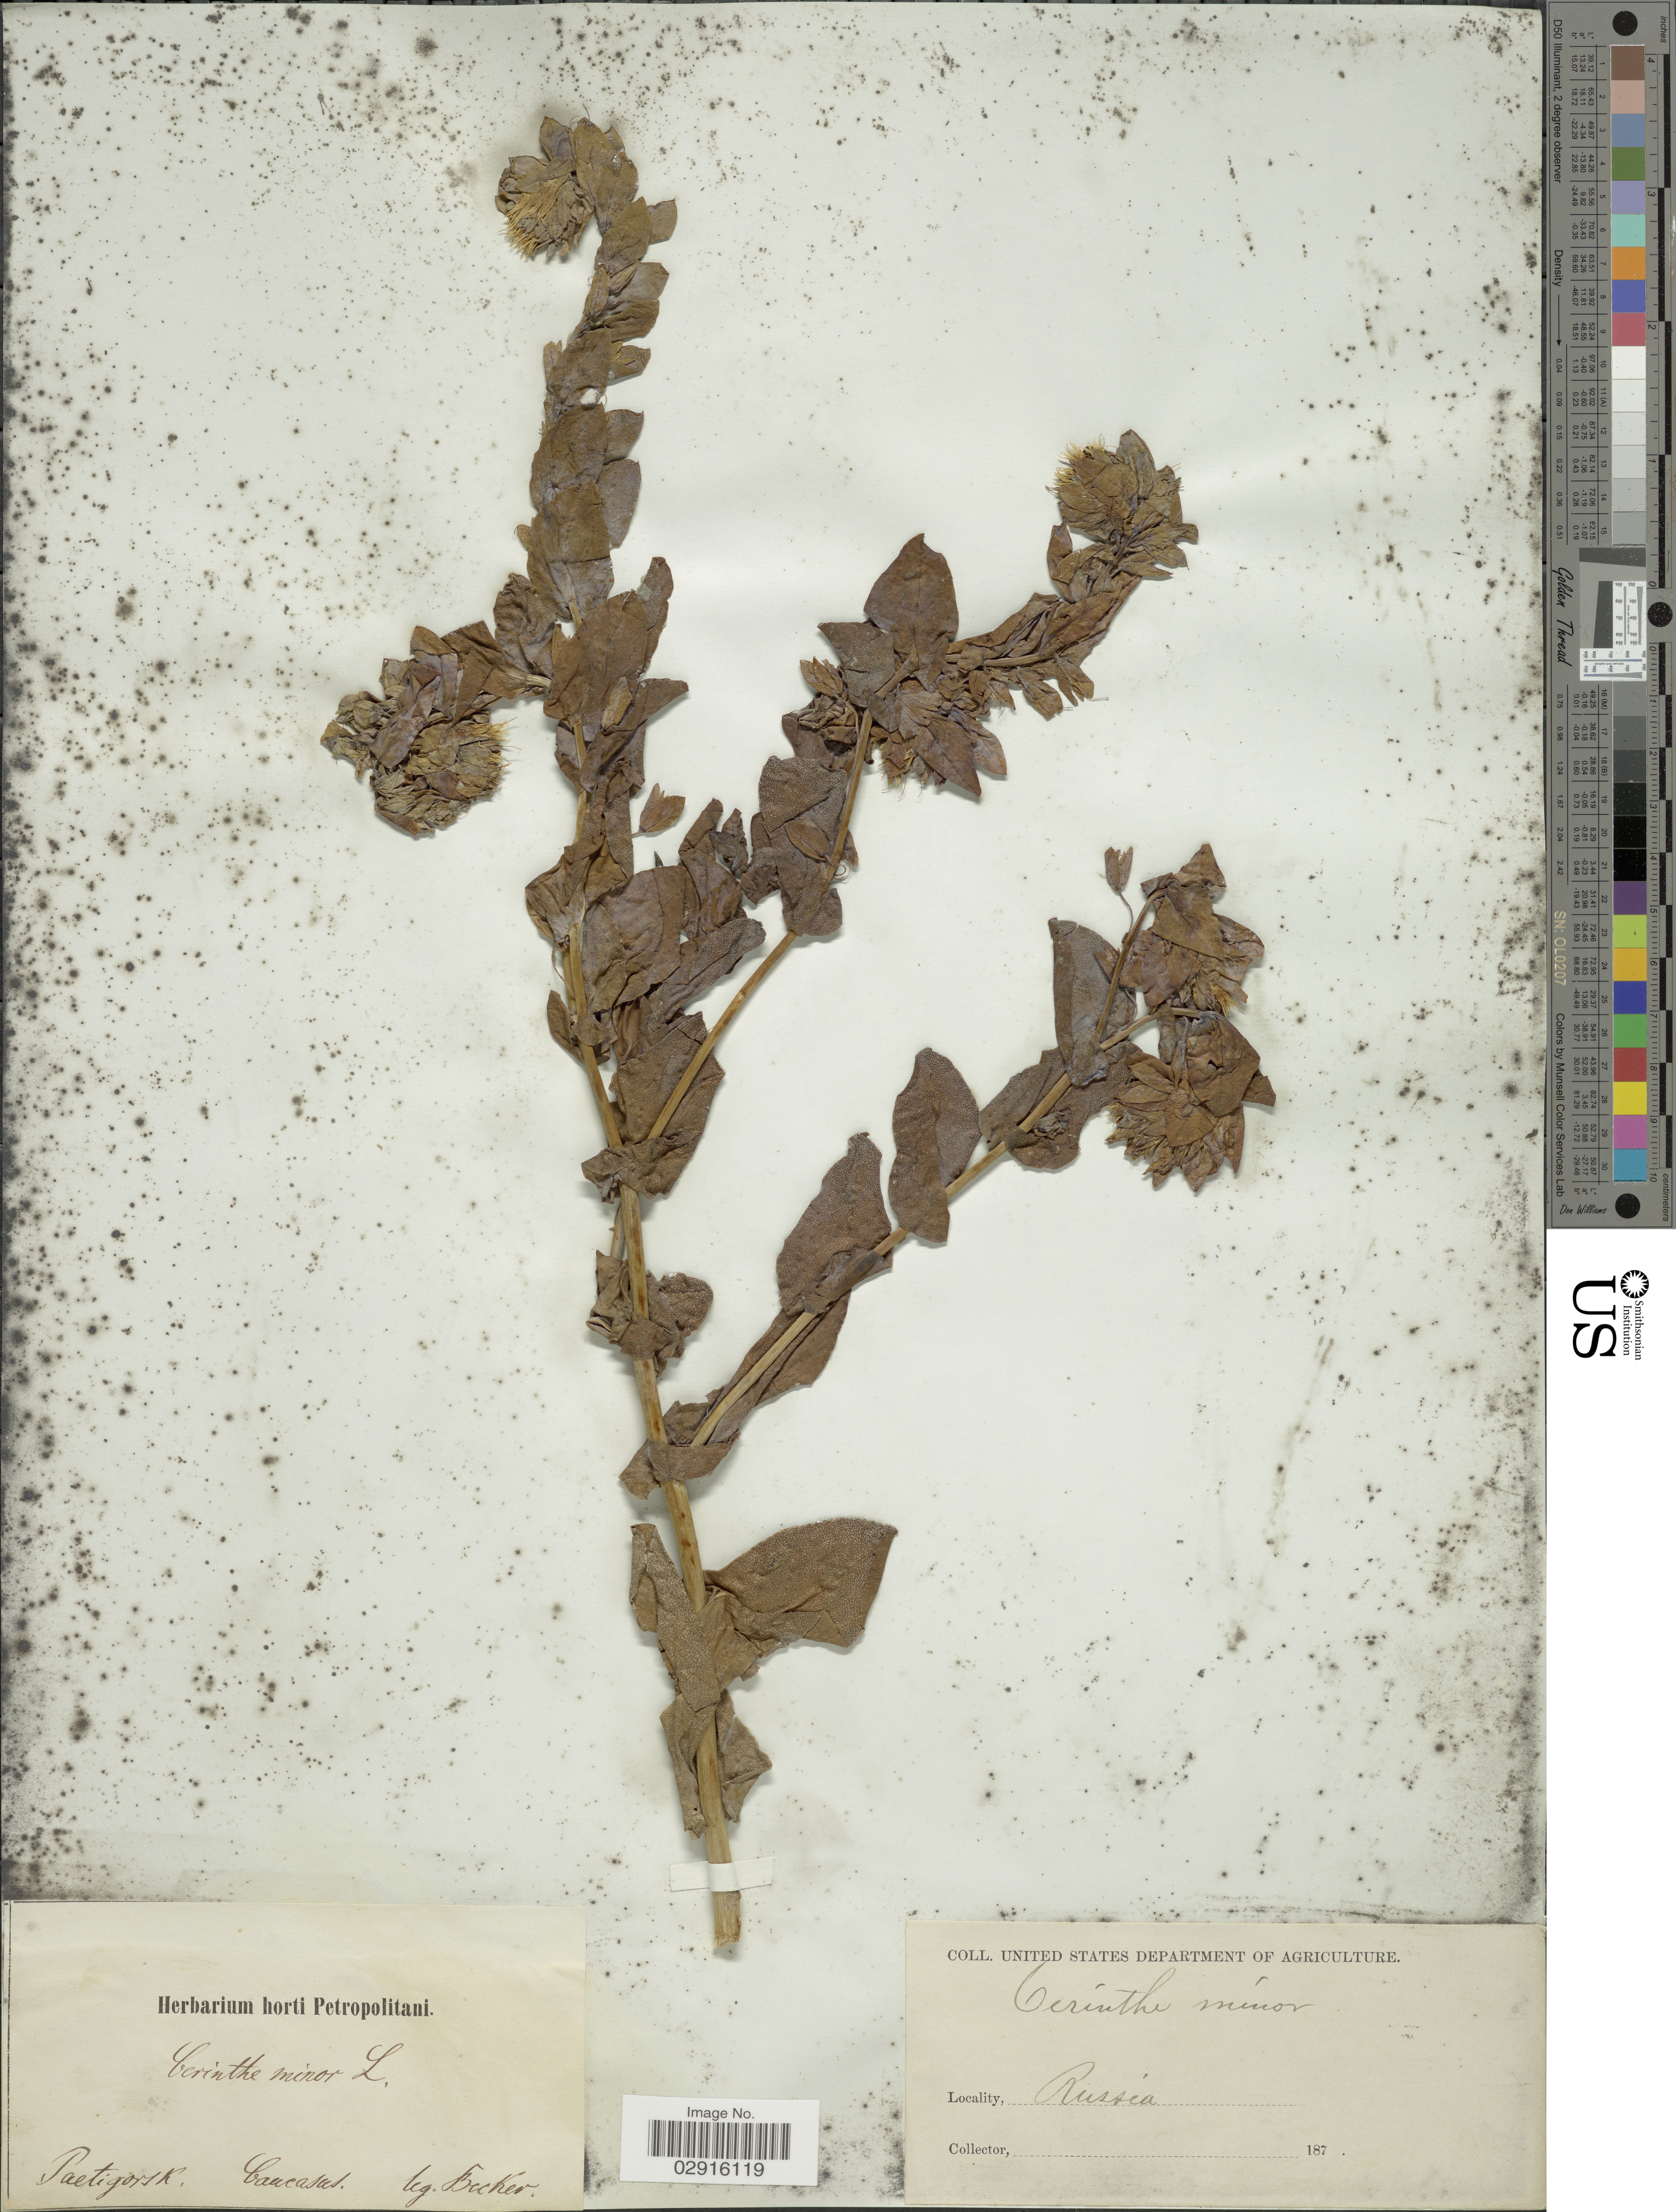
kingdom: Plantae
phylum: Tracheophyta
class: Magnoliopsida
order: Boraginales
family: Boraginaceae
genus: Cerinthe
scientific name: Cerinthe minor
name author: L.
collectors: -. Becker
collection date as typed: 187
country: Russian Federation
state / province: Stavropol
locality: Paetigorsk Caucasus.